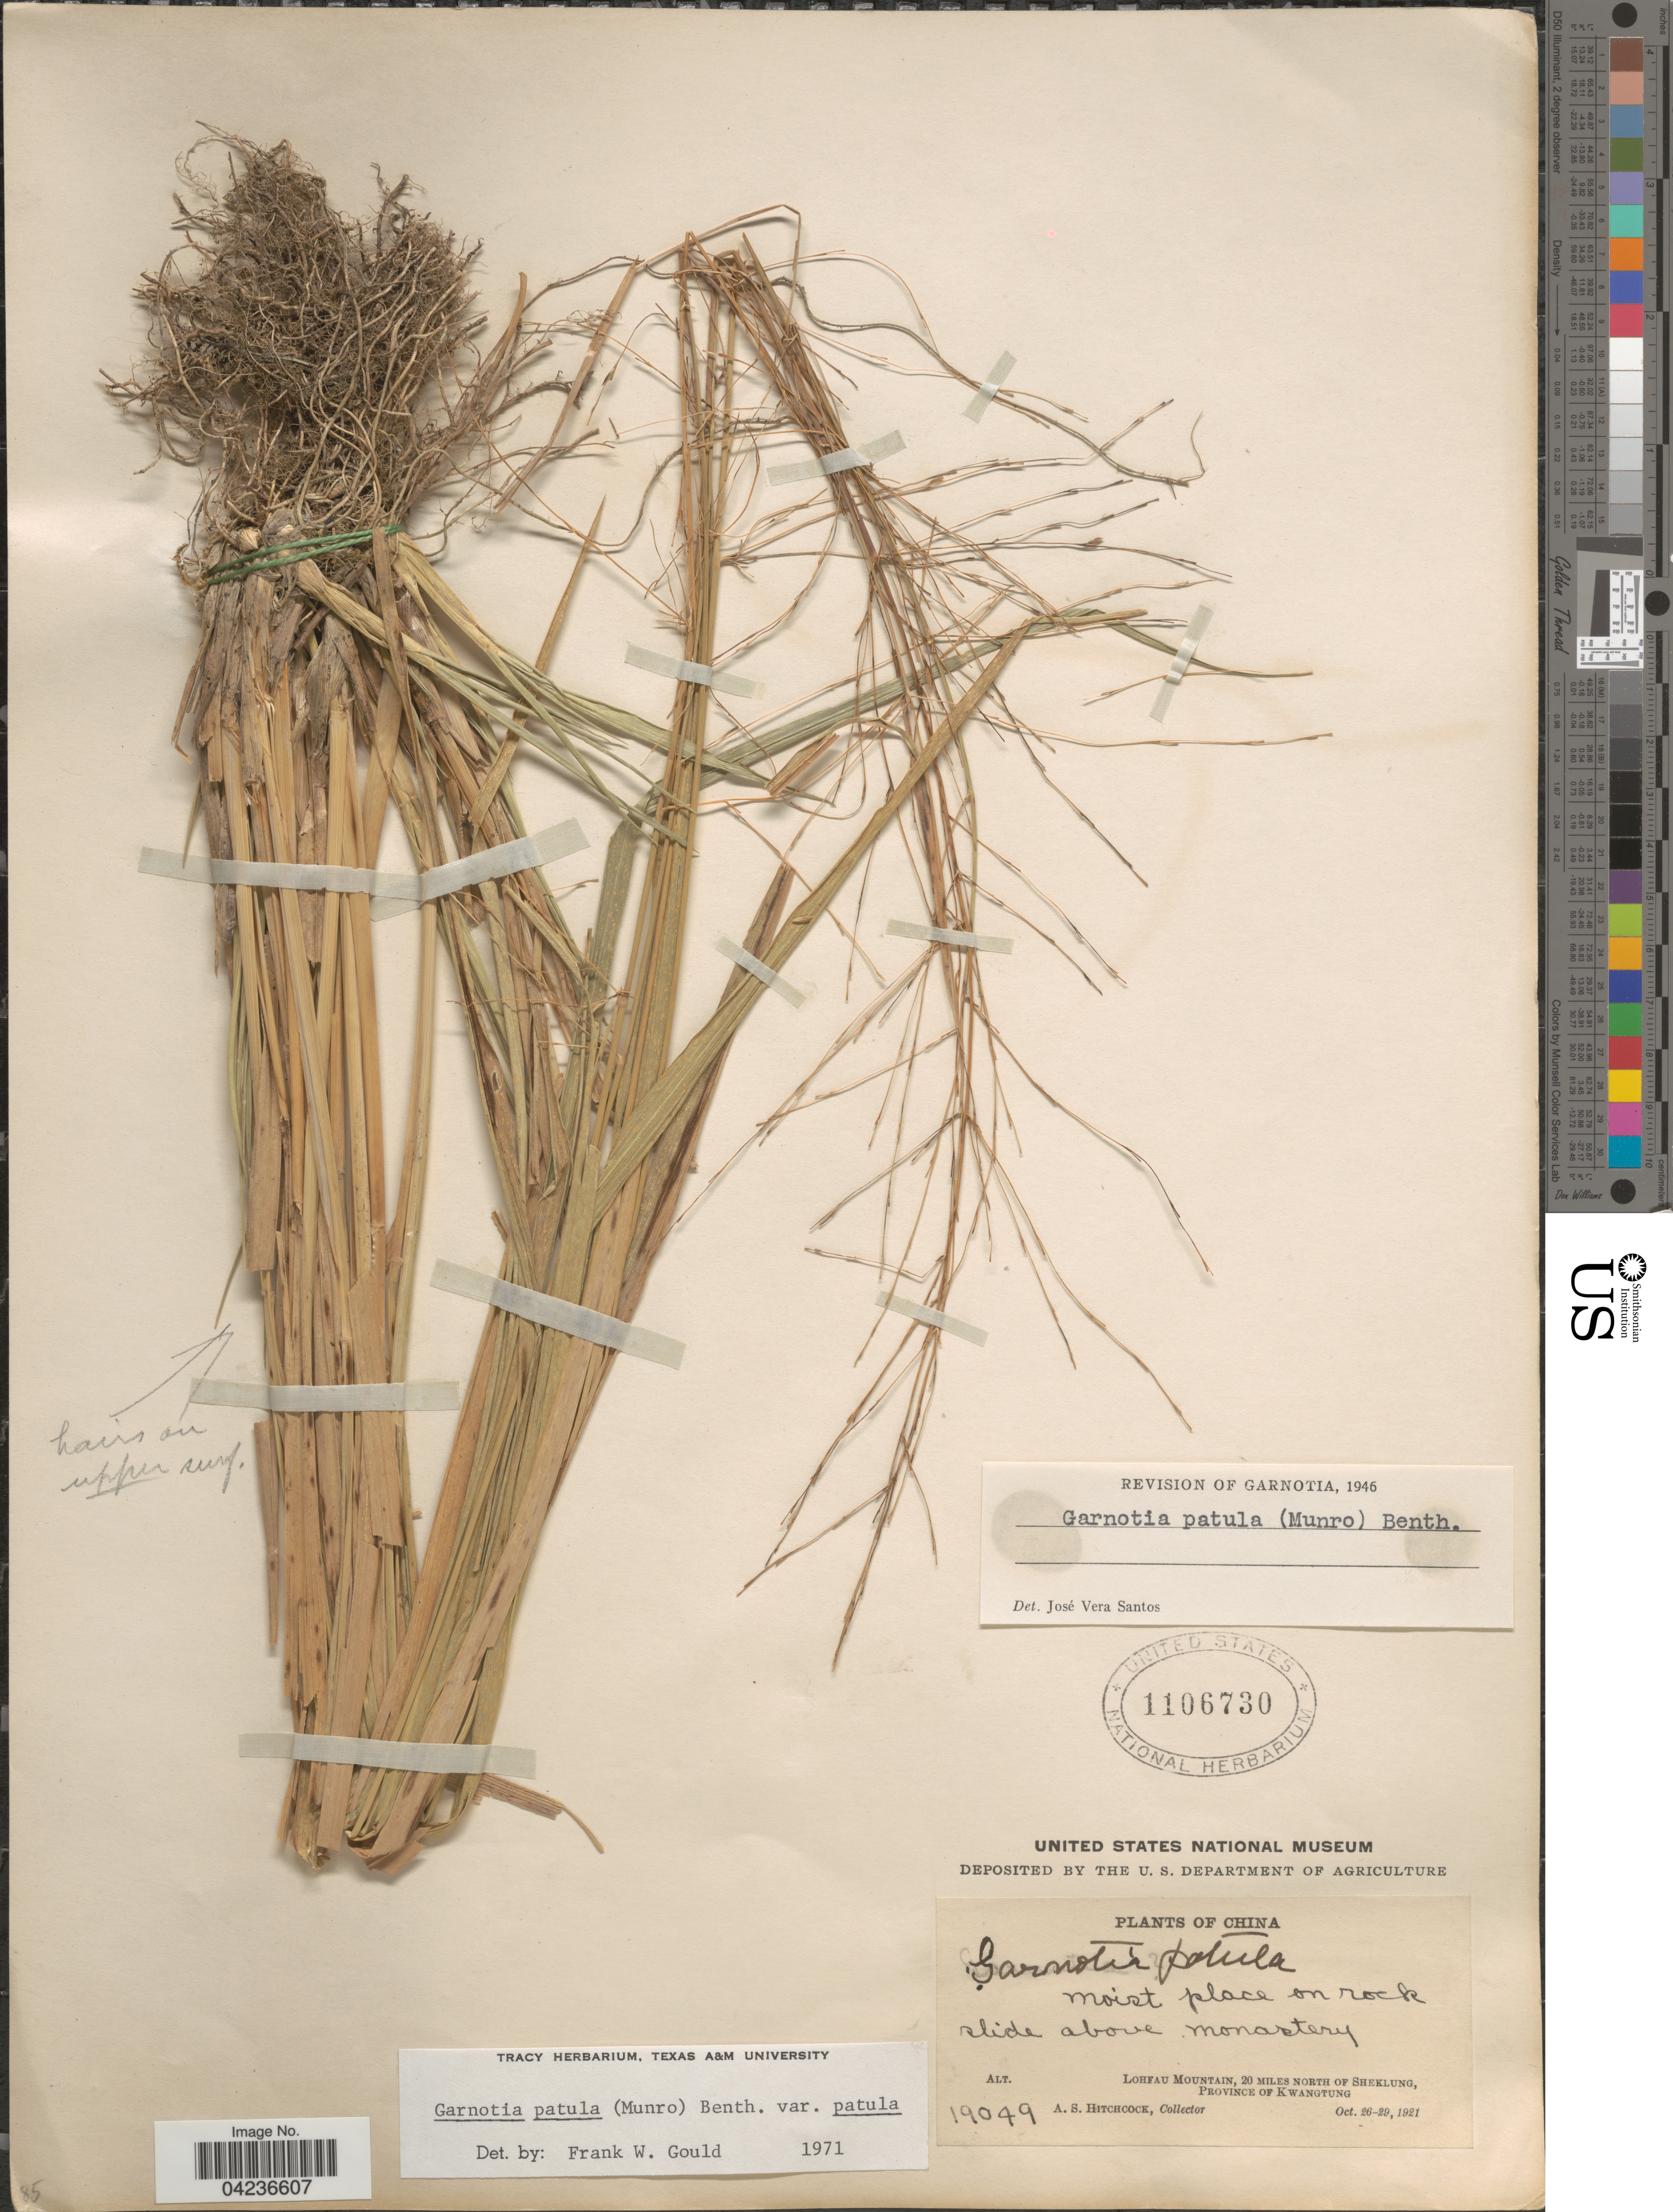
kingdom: Plantae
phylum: Tracheophyta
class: Liliopsida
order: Poales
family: Poaceae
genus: Garnotia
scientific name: Garnotia patula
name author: (Munro) Benth.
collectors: A. S. Hitchcock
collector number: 19049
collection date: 1921-10-26/1921-10-29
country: China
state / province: Guangdong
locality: Lohfau Mountain, 20 miles north of Sheklung, Province of Kwangtung.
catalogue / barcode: US 1106730